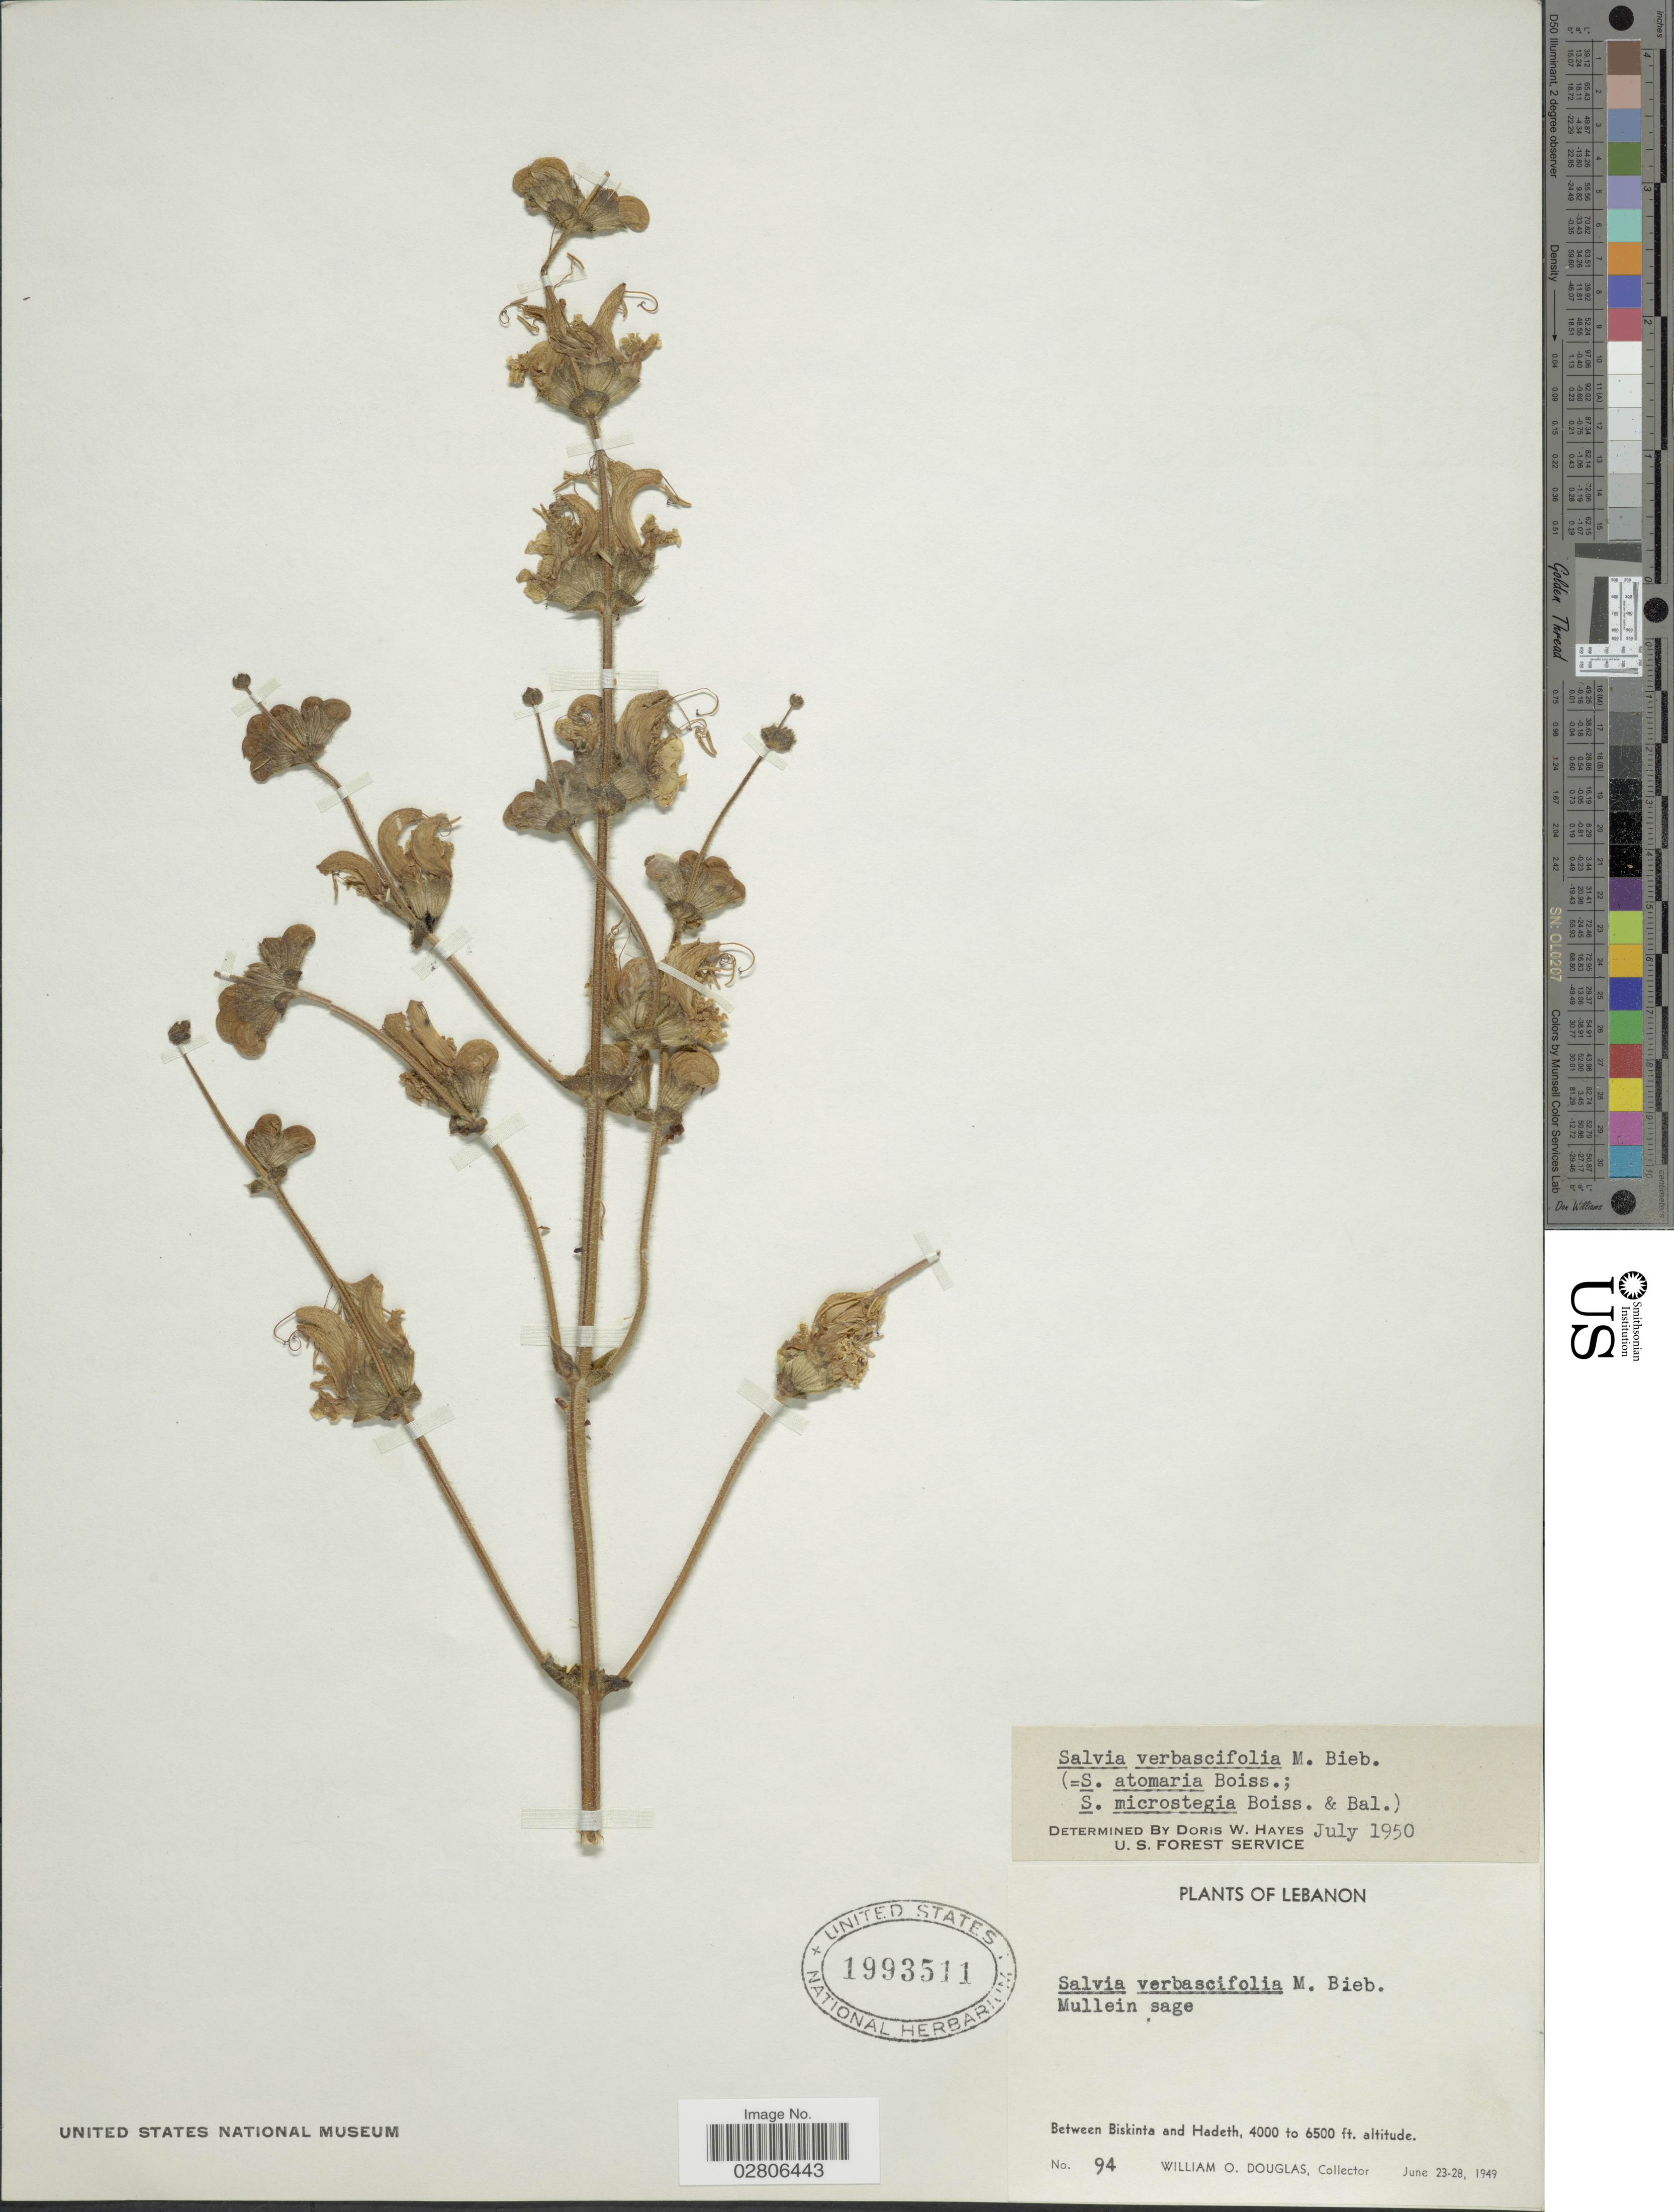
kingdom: Plantae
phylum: Tracheophyta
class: Magnoliopsida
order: Lamiales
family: Lamiaceae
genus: Salvia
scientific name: Salvia verbascifolia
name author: M. Bieb.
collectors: W. Douglas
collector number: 94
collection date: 1949-06-23/1949-06-28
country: Lebanon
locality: Between Biskinta and Hadeth.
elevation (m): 1219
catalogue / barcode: US 1993511